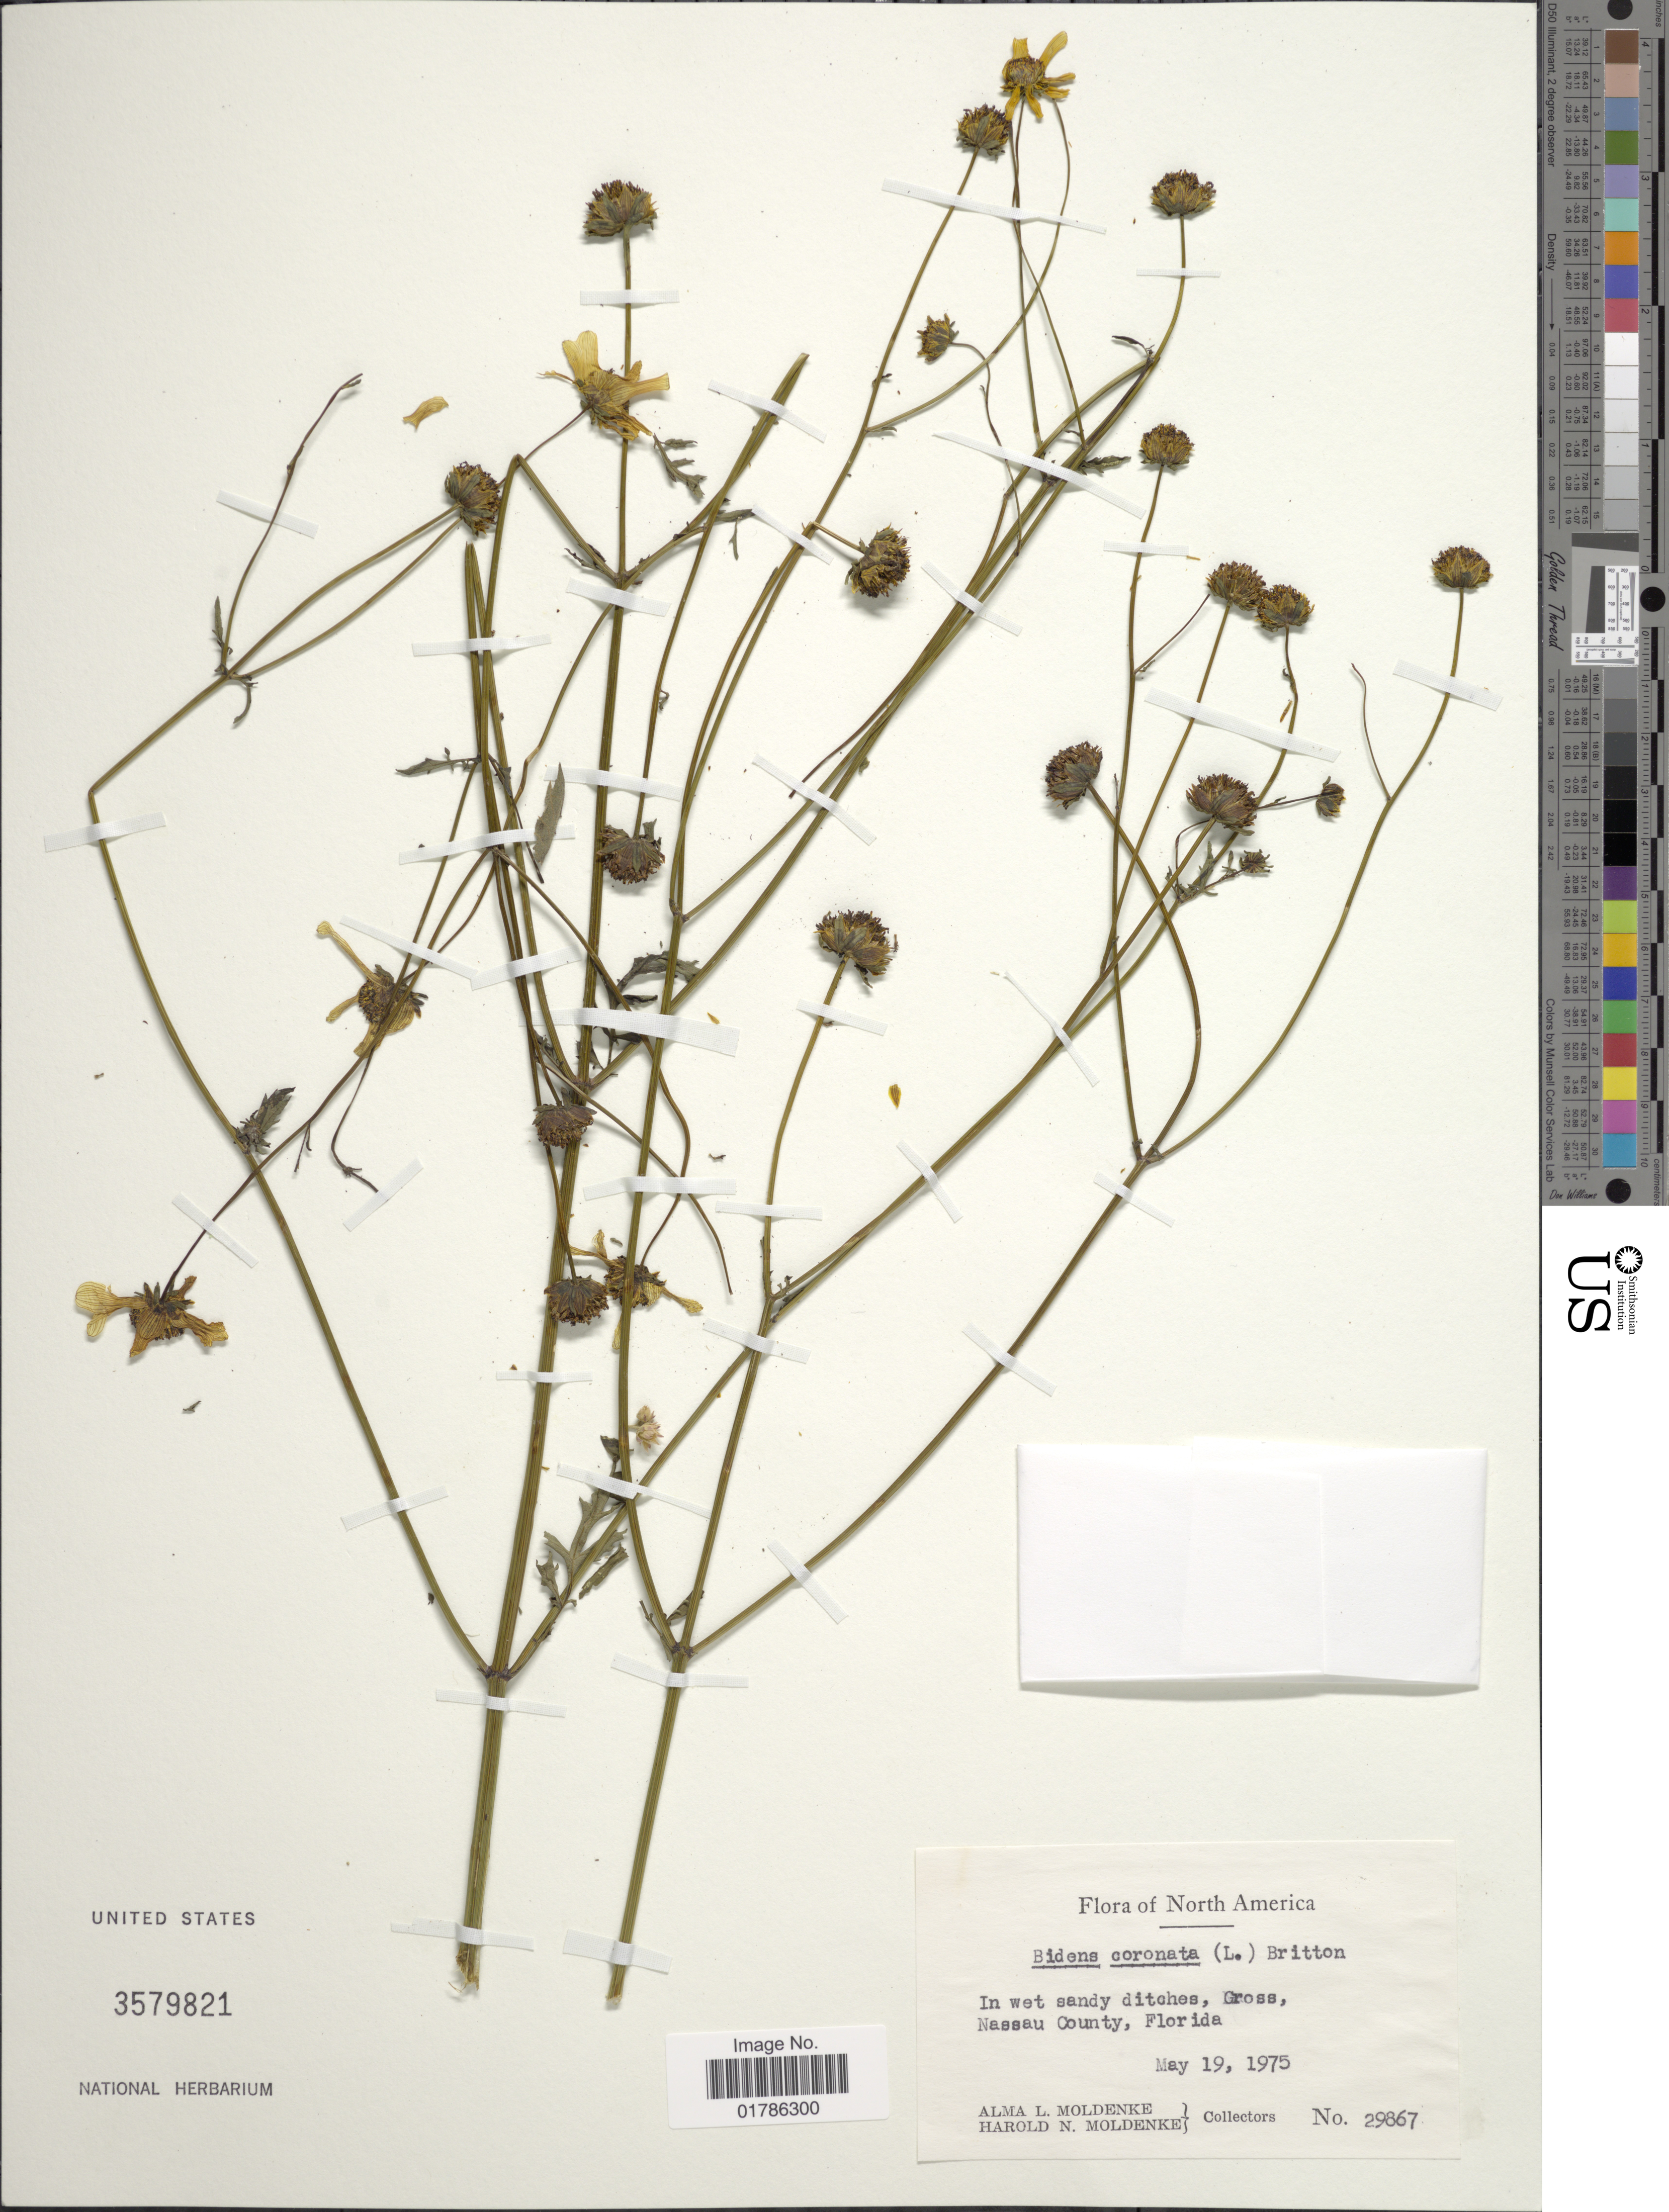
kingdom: Plantae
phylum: Tracheophyta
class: Magnoliopsida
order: Asterales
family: Asteraceae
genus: Bidens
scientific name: Bidens coronata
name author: (L.) Britton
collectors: A. L. Moldenke & H. N. Moldenke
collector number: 29867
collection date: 1975-05-19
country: United States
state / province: Florida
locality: Nassau County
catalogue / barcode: US 3579821